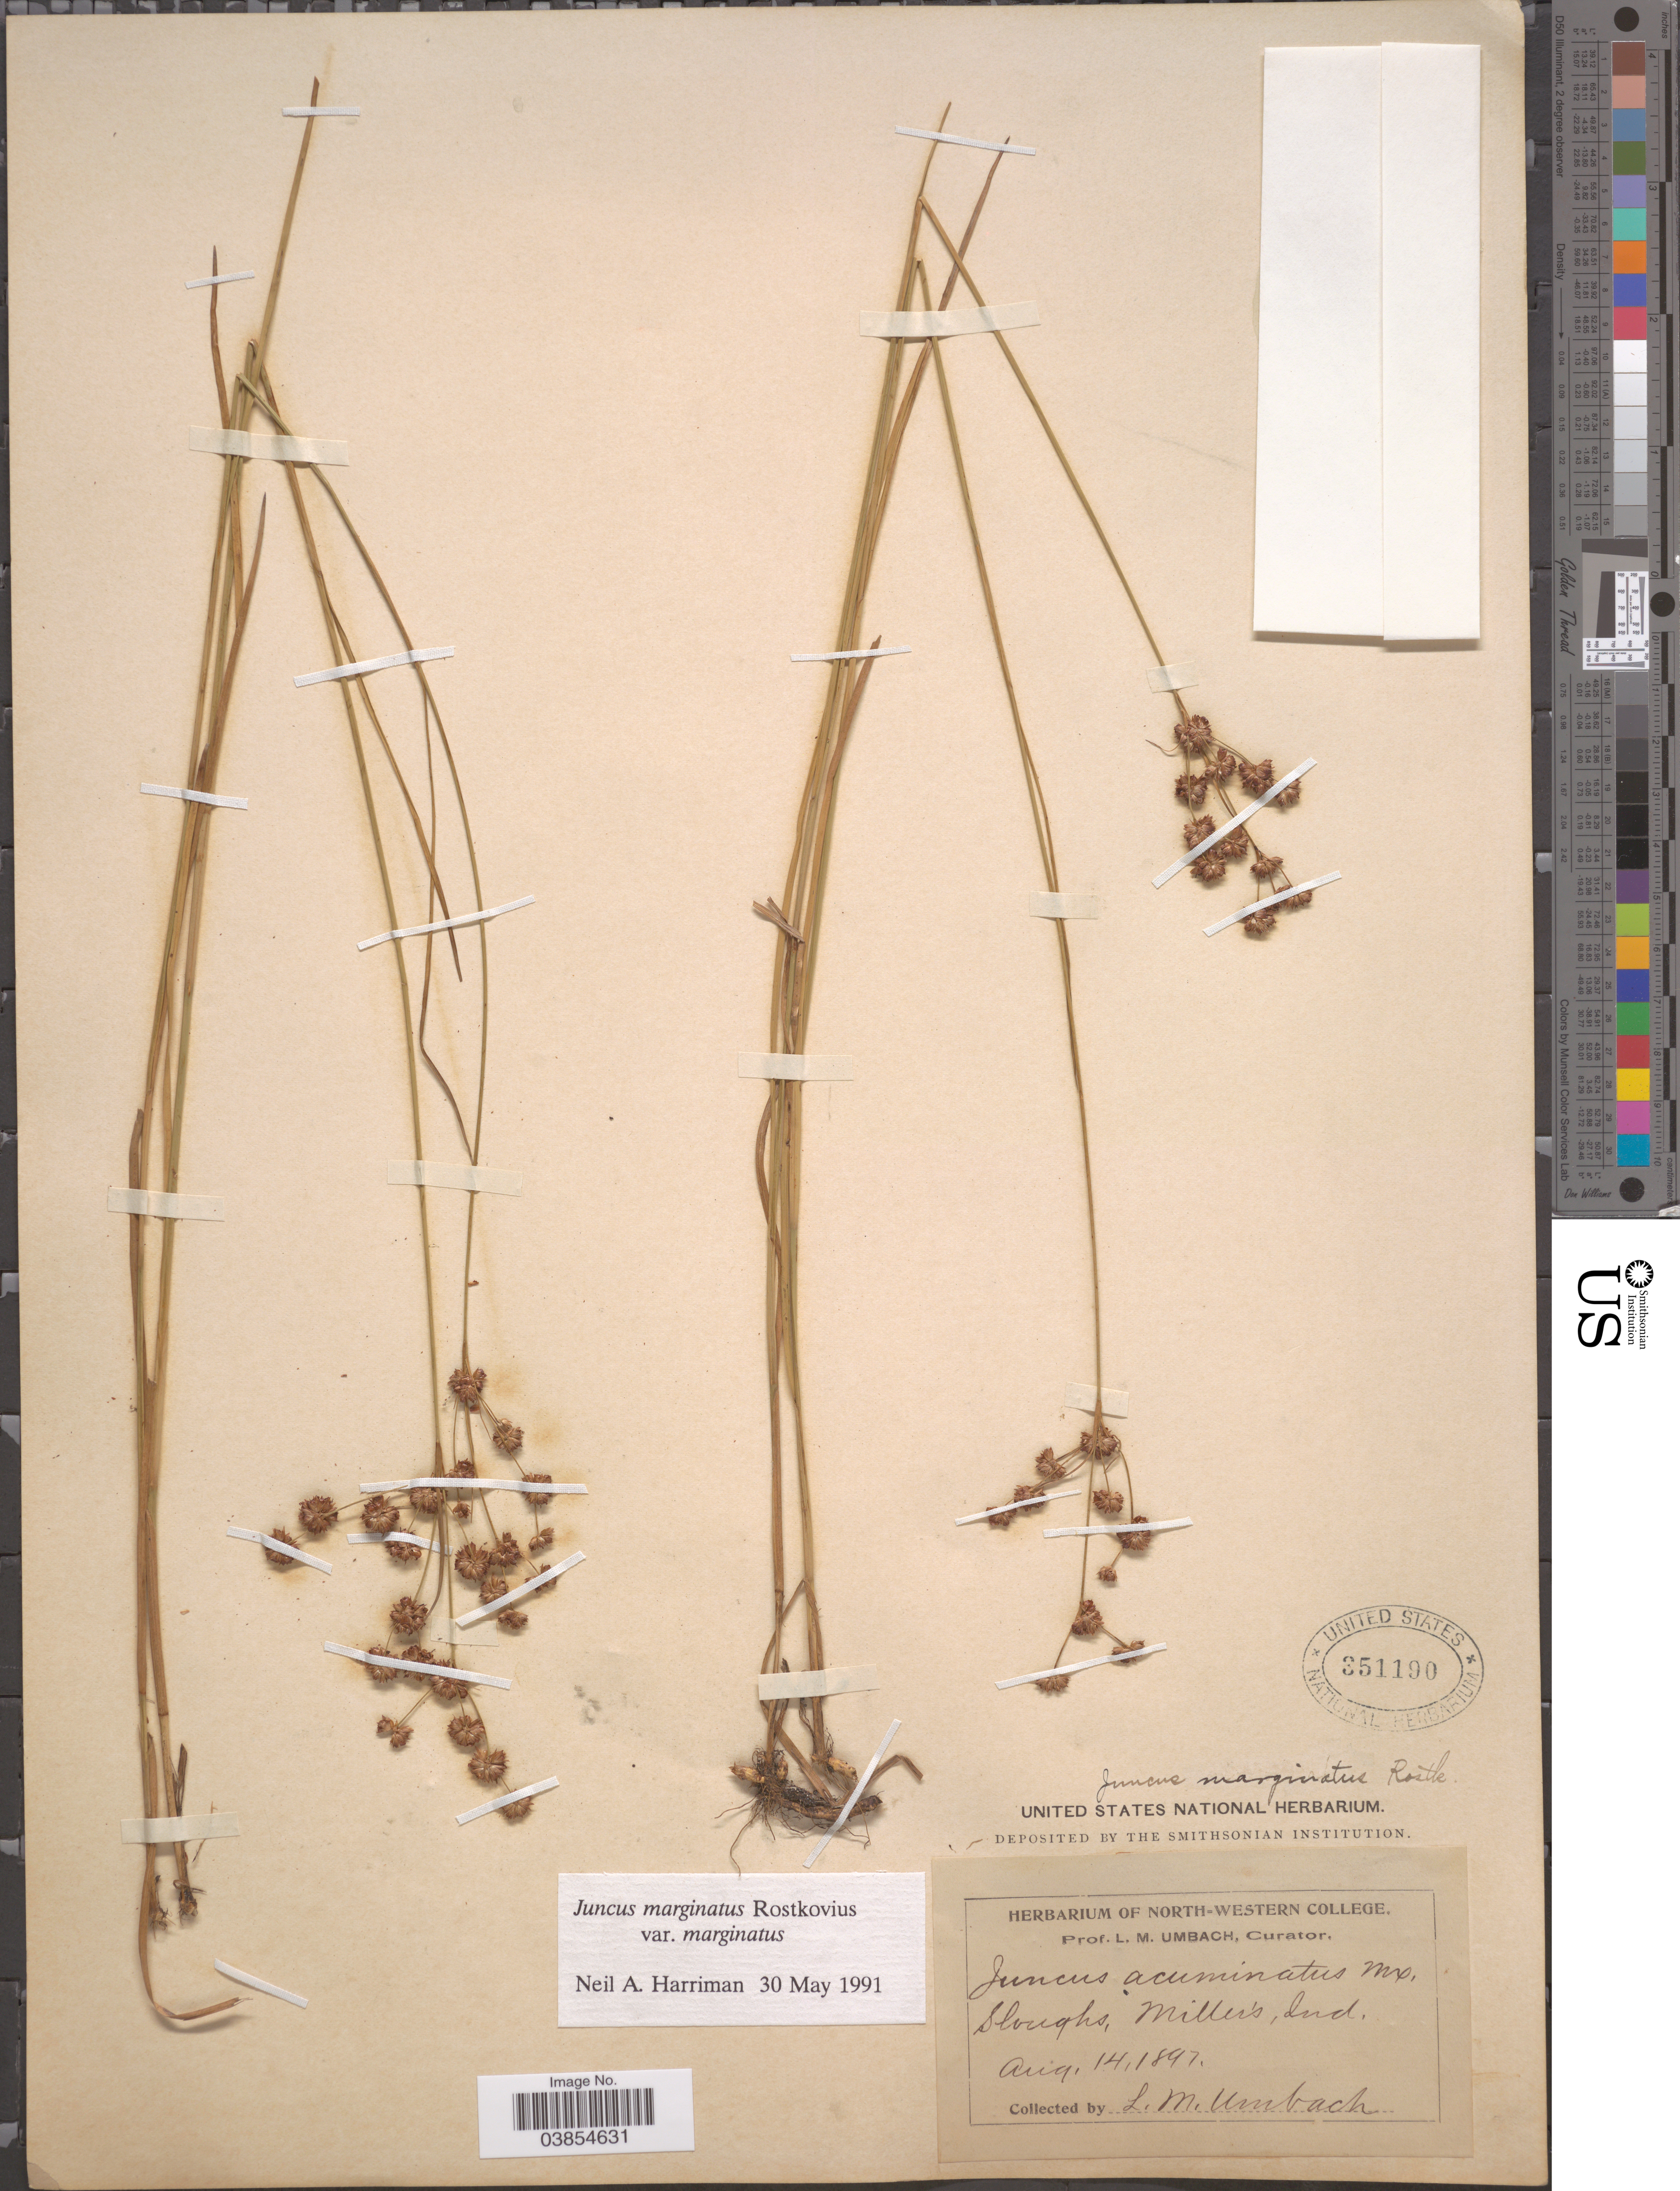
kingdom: Plantae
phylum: Tracheophyta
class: Liliopsida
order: Poales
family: Juncaceae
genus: Juncus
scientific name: Juncus marginatus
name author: Rostk.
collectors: L. M. Umbach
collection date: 1897-08-14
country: United States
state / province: Indiana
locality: Sloughs, Miller's.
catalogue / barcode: US 351190